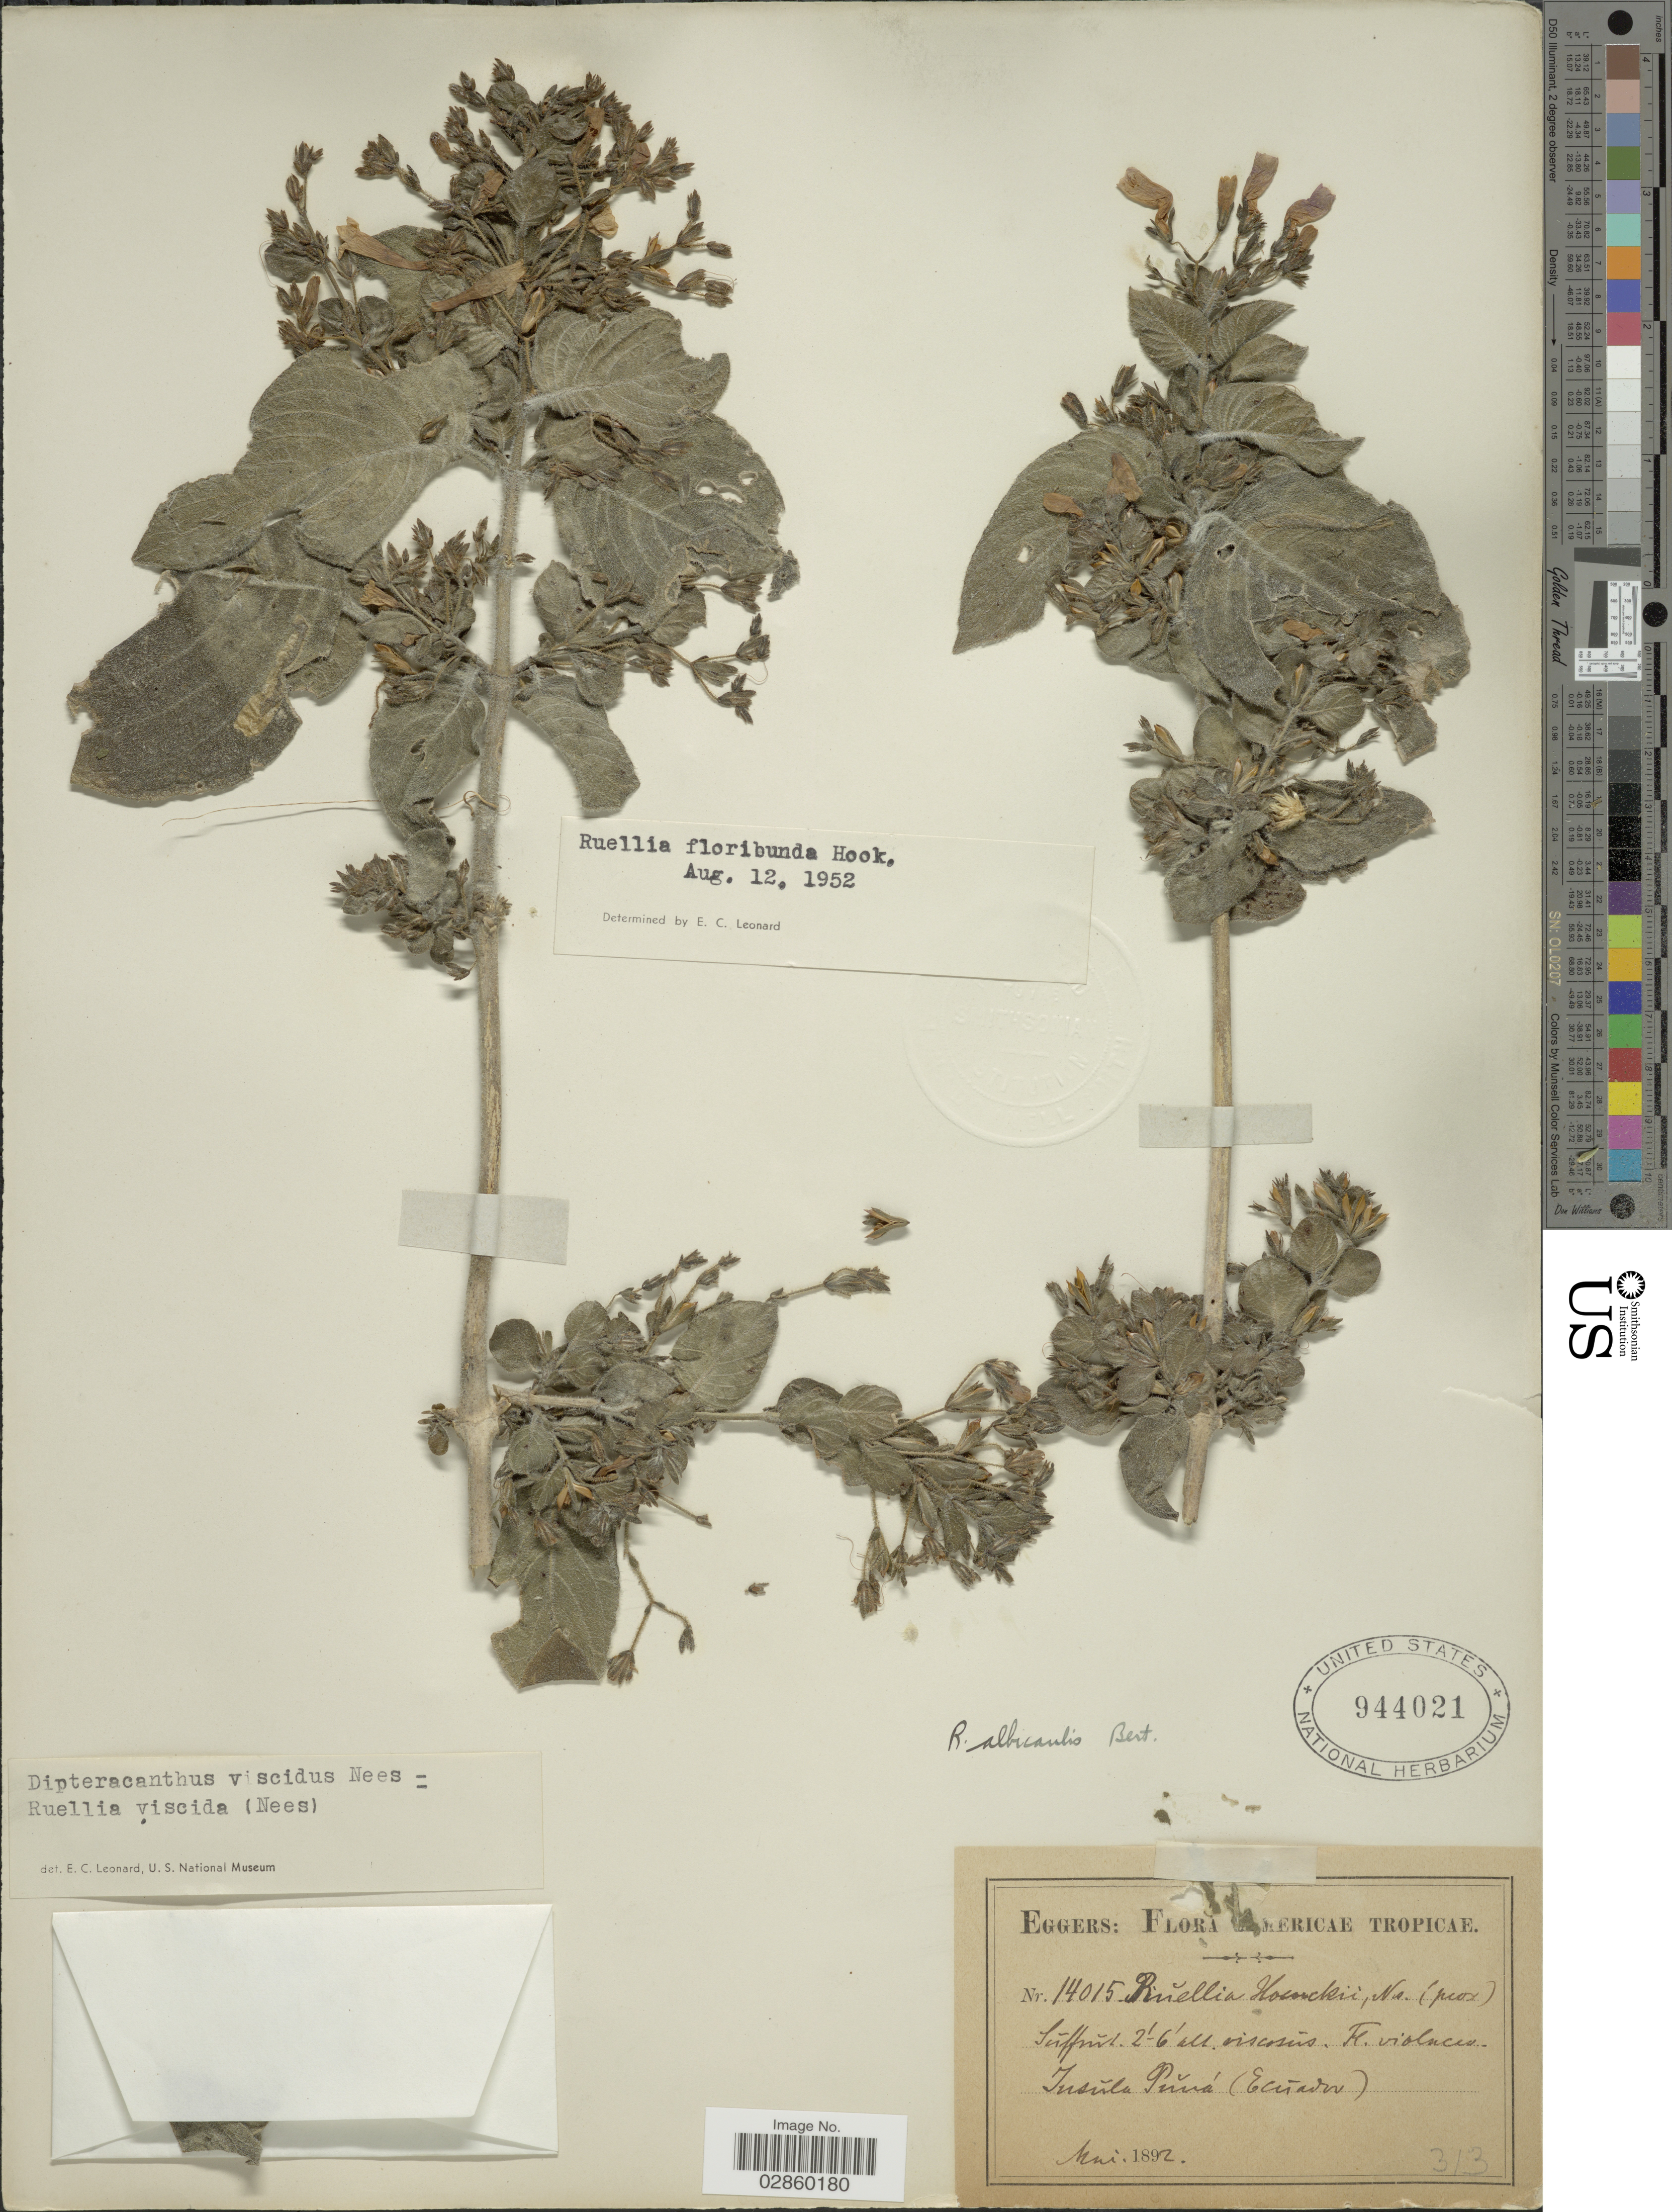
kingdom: Plantae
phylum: Tracheophyta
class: Magnoliopsida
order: Lamiales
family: Acanthaceae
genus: Ruellia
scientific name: Ruellia floribunda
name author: Hook.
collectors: -. Eggers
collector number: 14015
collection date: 1892-05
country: Ecuador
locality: Insula Puná.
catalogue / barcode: US 944021